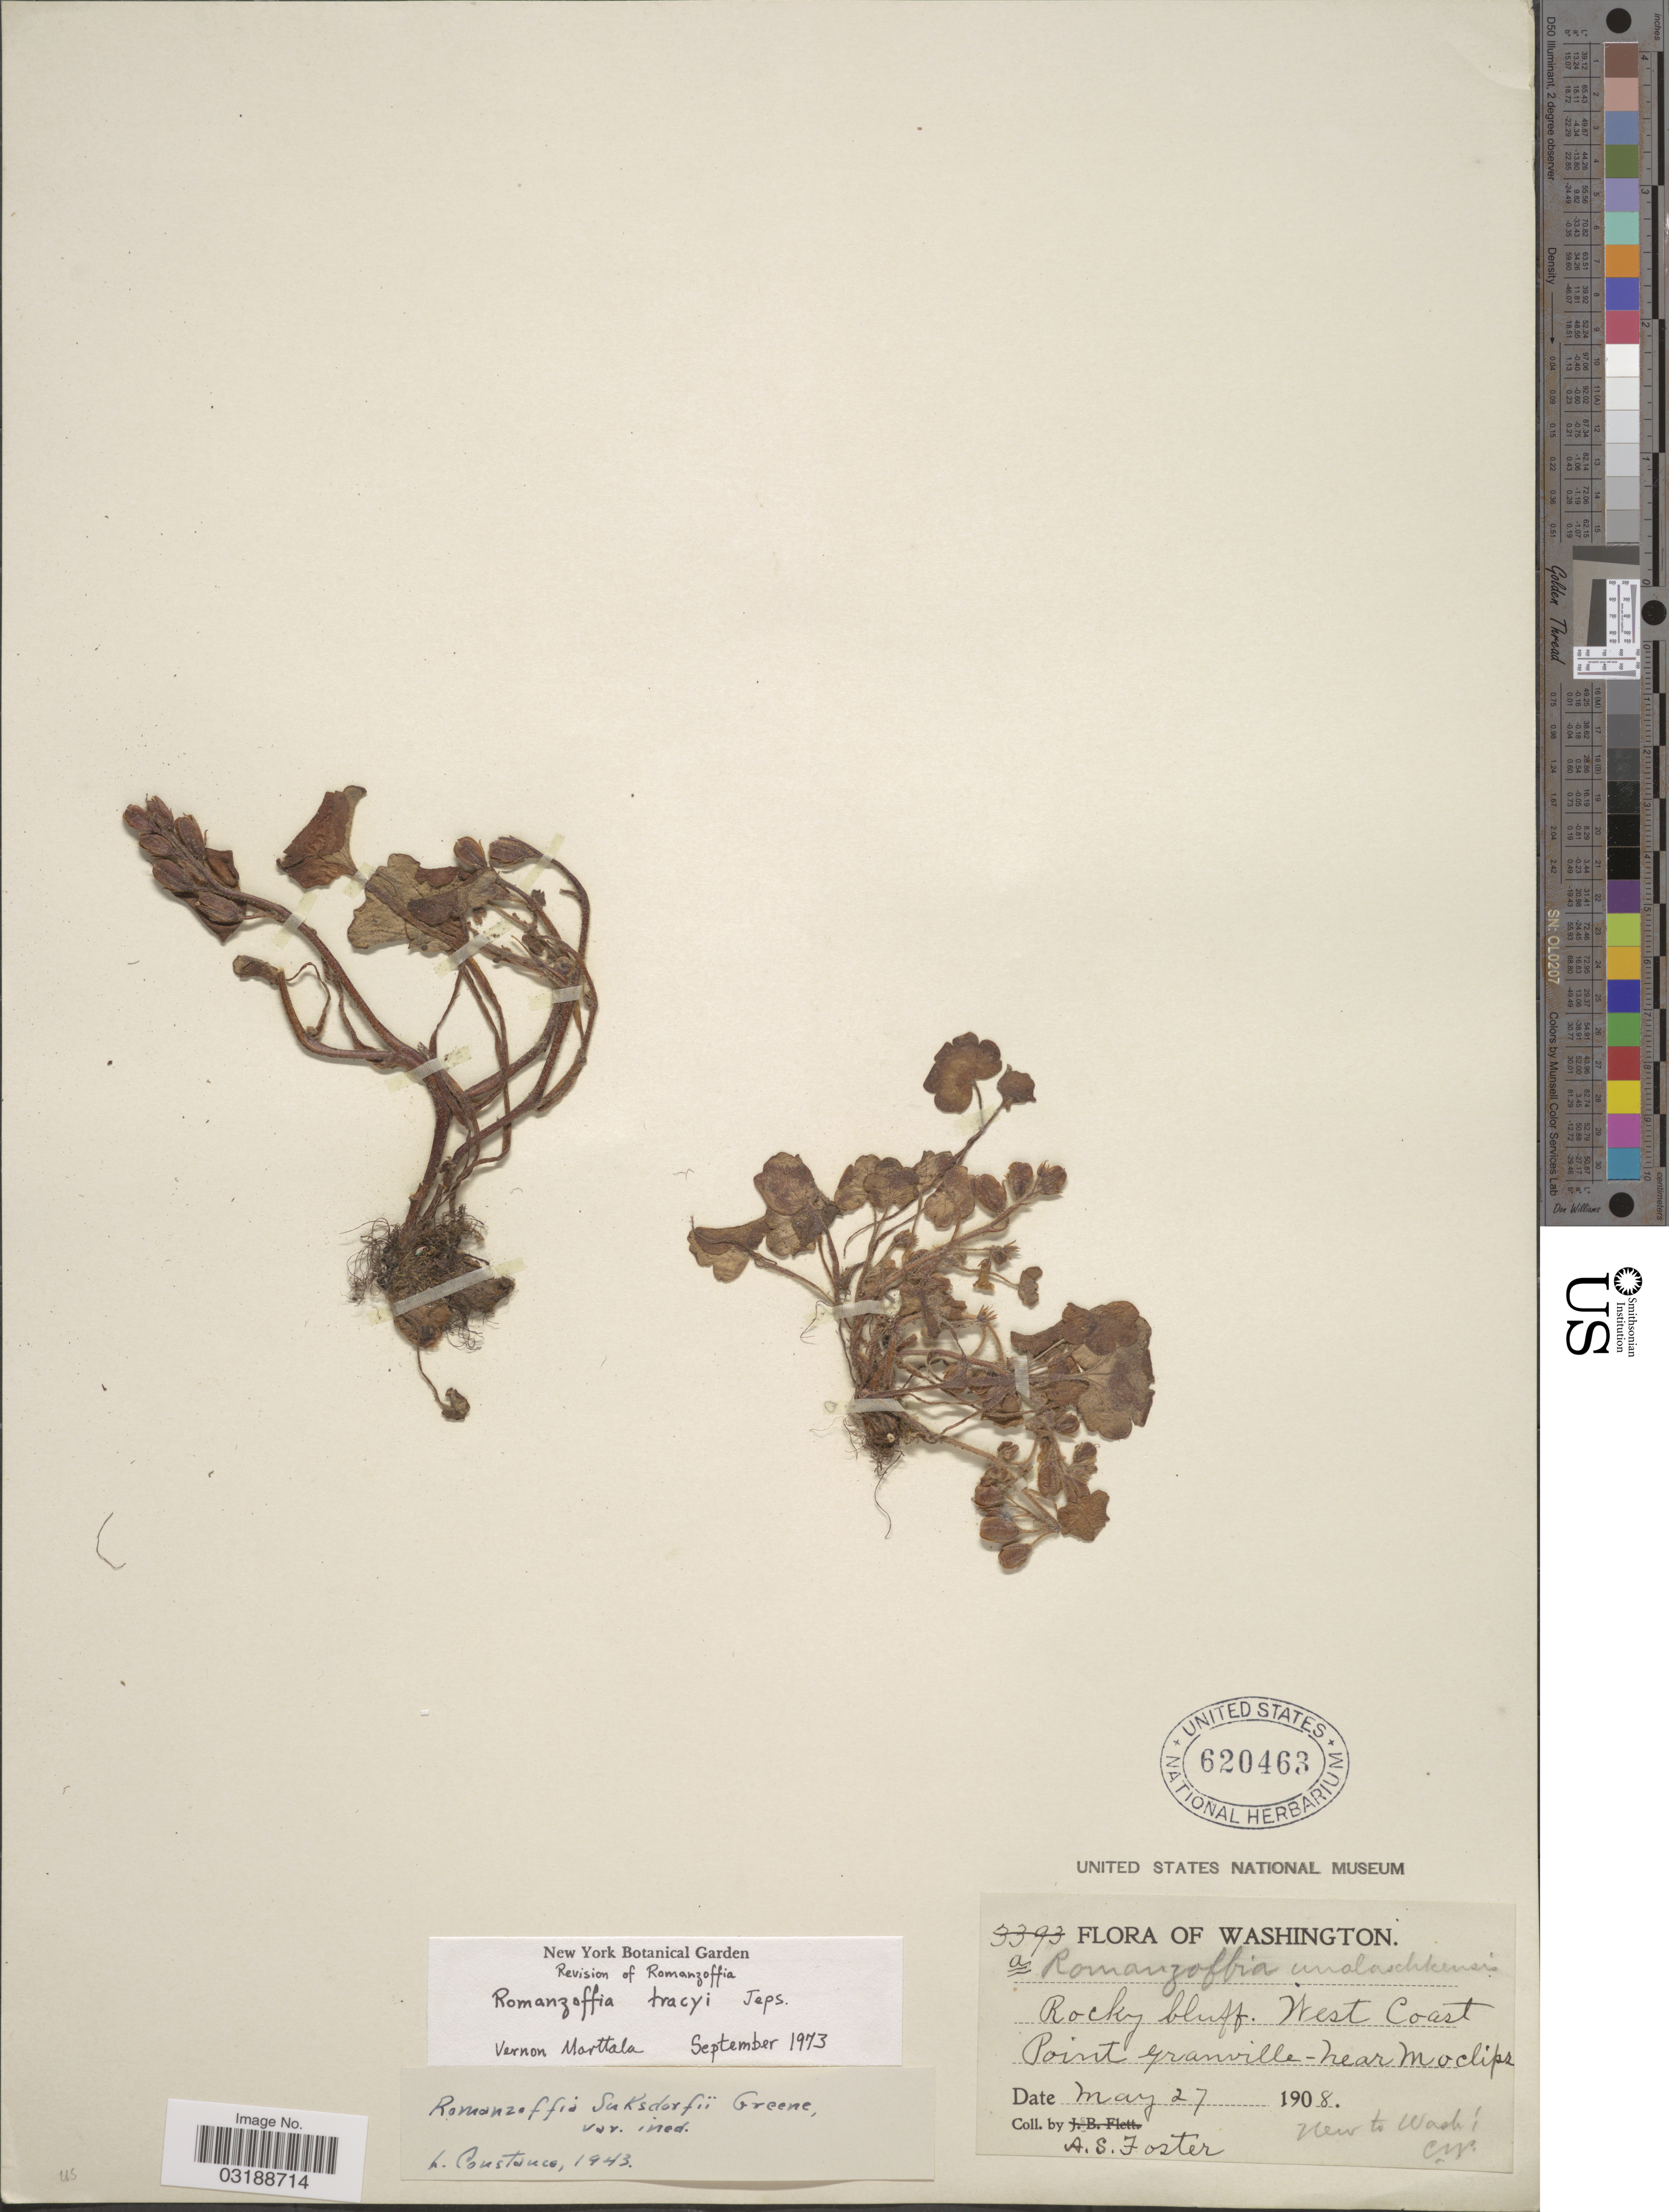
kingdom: Plantae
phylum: Tracheophyta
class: Magnoliopsida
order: Boraginales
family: Hydrophyllaceae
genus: Romanzoffia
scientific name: Romanzoffia tracyi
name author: Jeps.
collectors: A. S. Foster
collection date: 1908-05-27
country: United States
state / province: Washington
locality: Rocky bluff. West Coast. Point Granville - near Moclips.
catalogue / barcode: US 620463